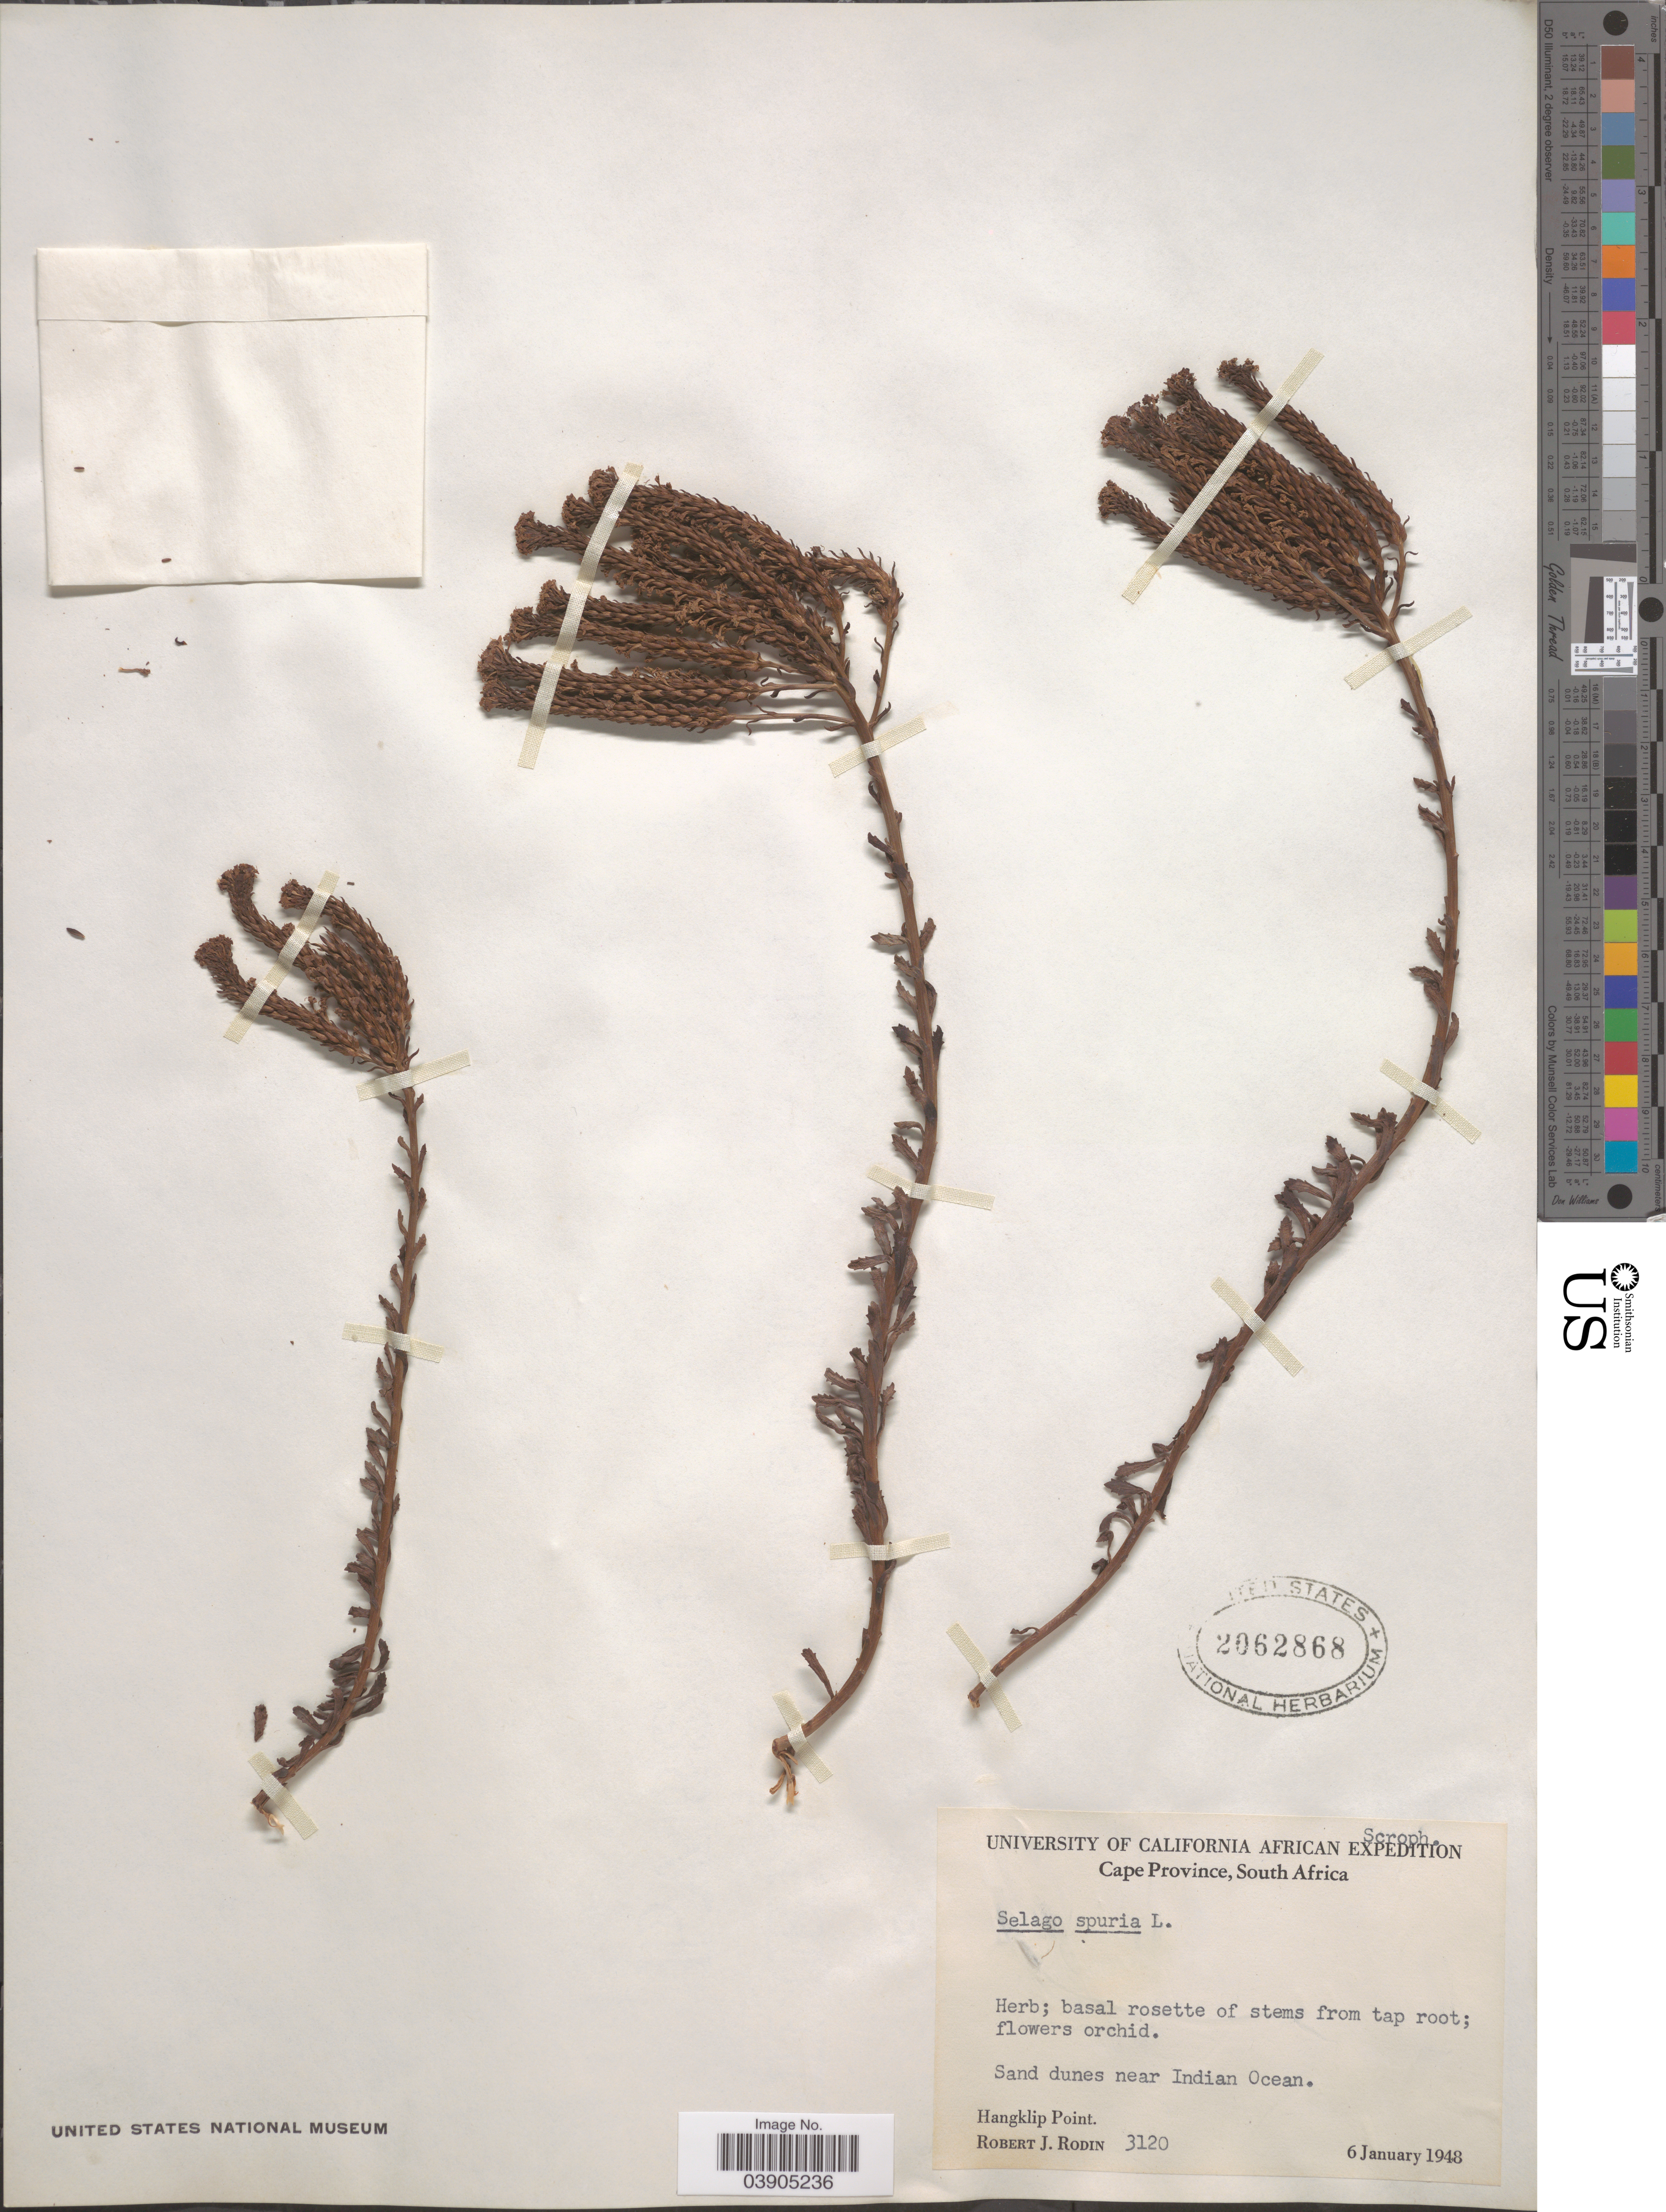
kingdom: Plantae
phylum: Tracheophyta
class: Magnoliopsida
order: Lamiales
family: Scrophulariaceae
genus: Selago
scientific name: Selago spuria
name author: L.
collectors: R. J. Rodin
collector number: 3120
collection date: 1948-01-06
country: South Africa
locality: Sand dunes near Indian Ocean. Hangklip Point.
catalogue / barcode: US 2062868